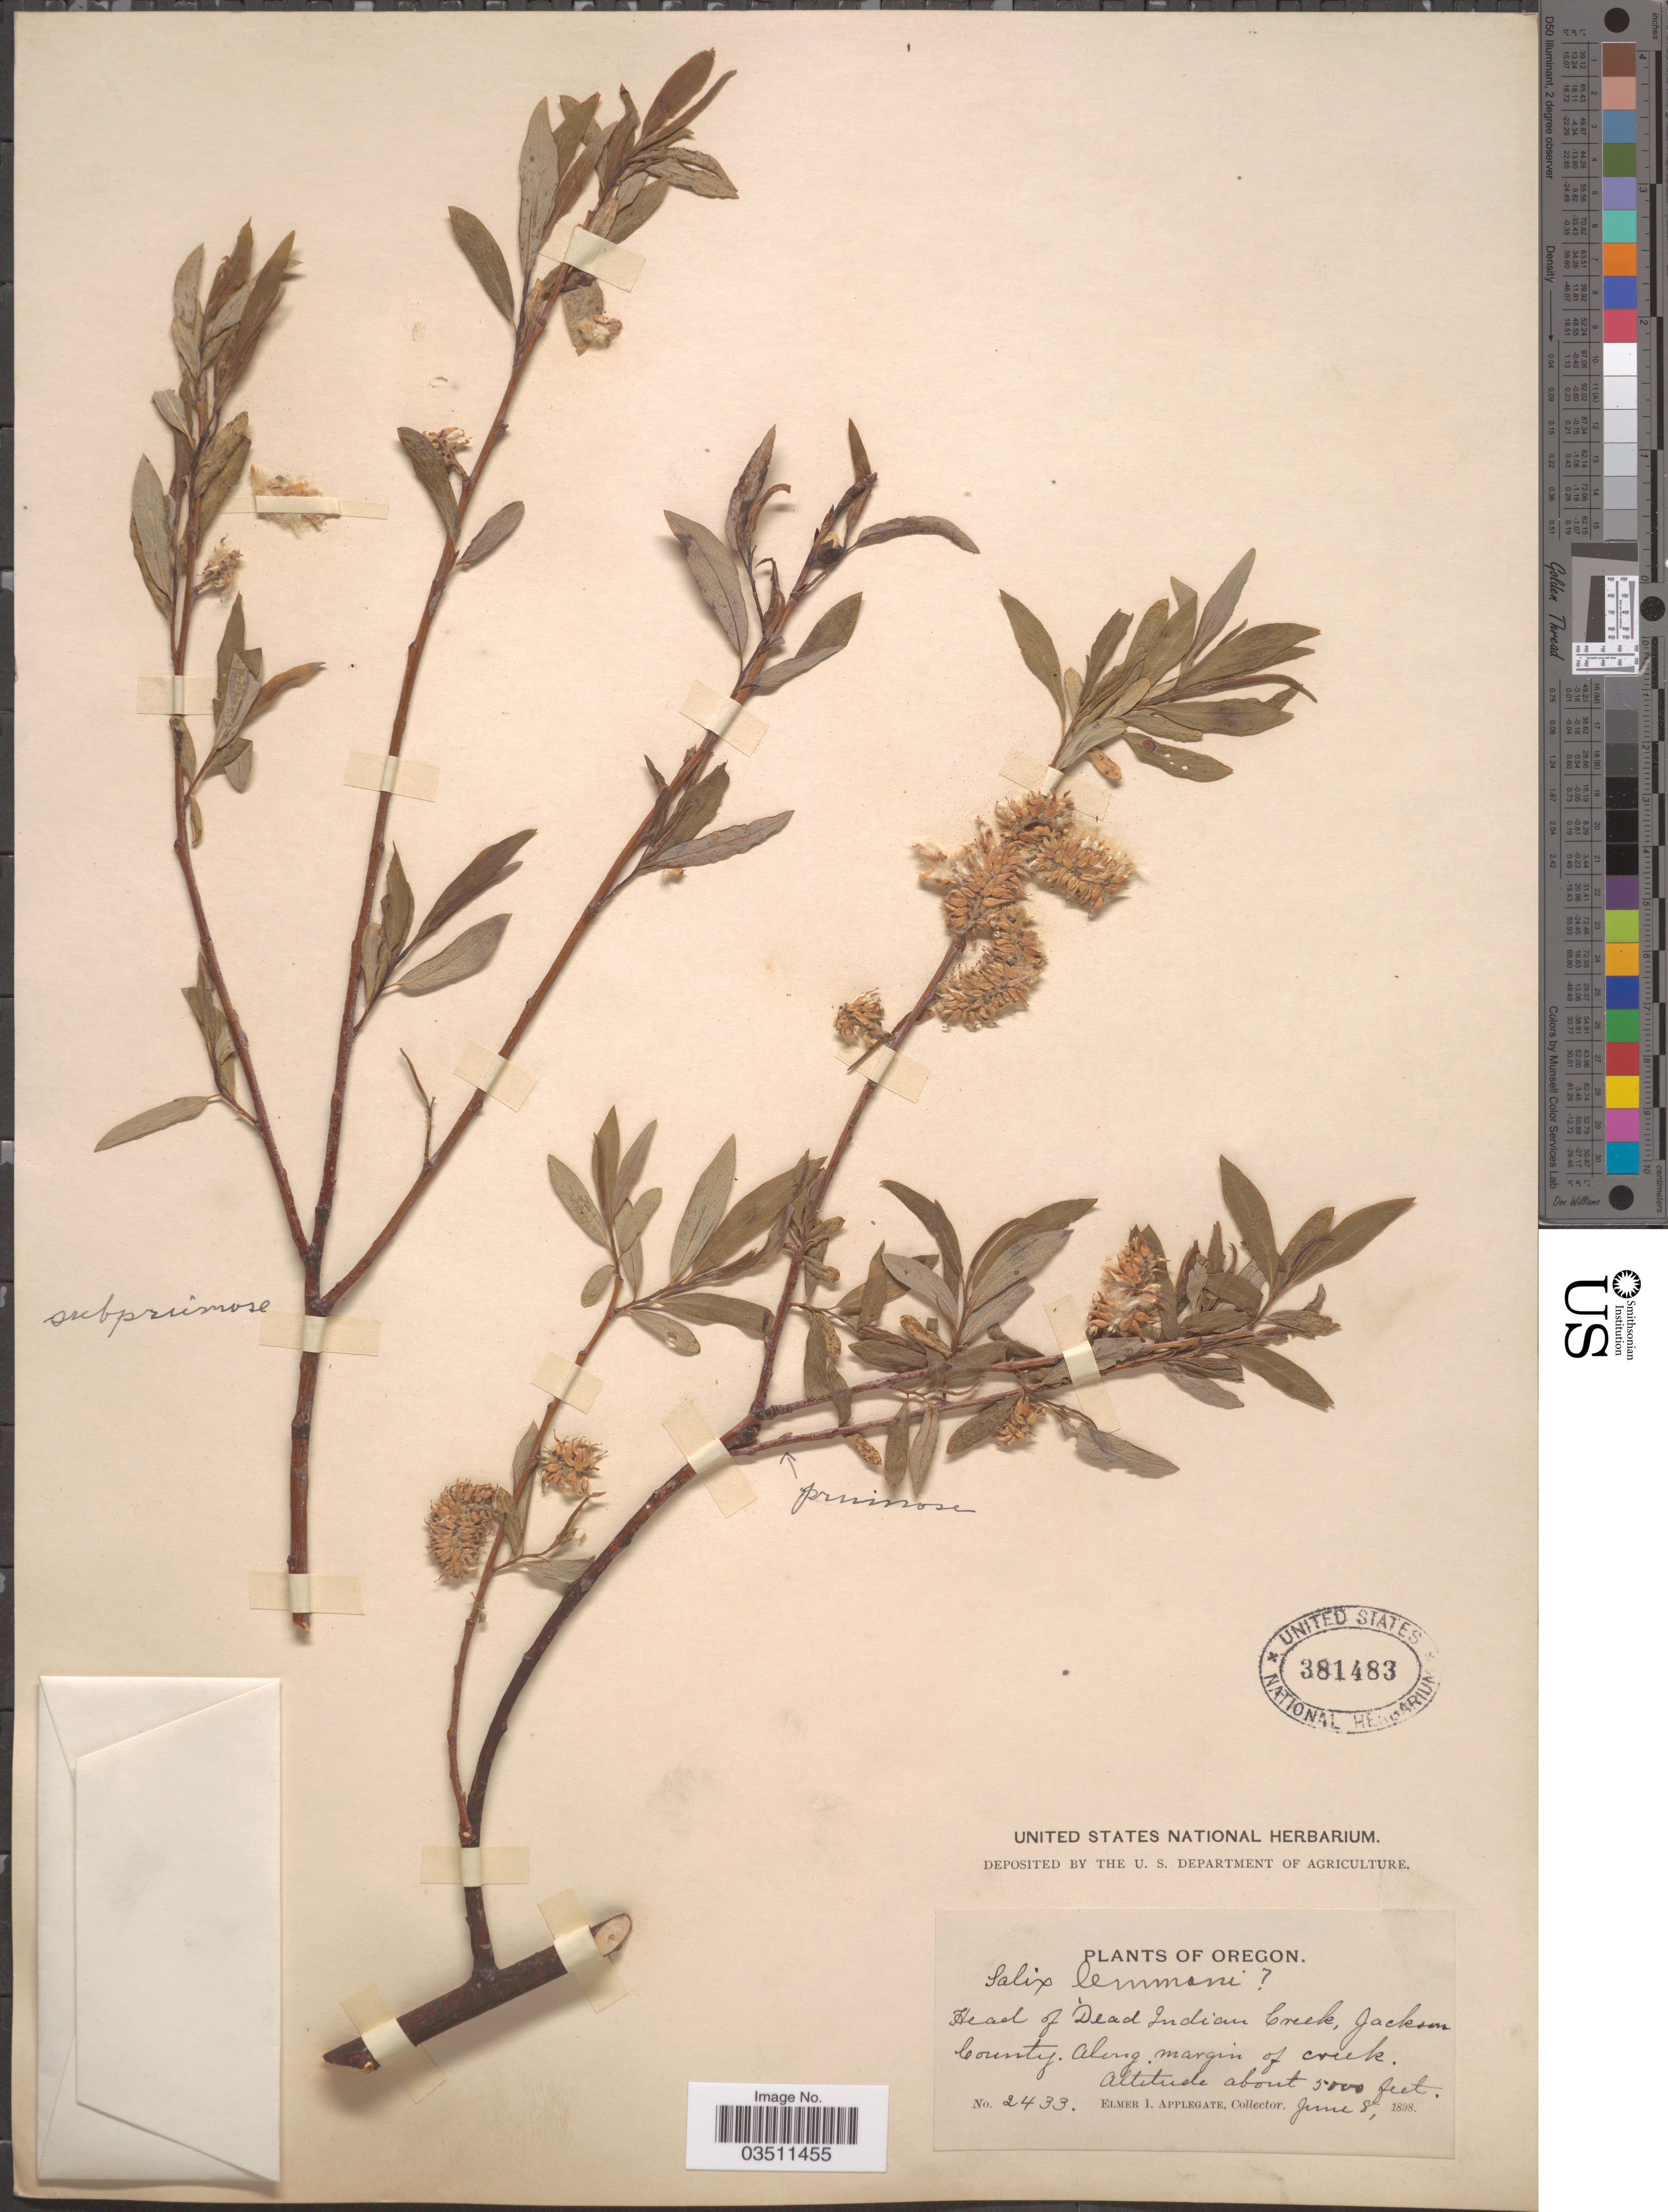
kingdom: Plantae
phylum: Tracheophyta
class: Magnoliopsida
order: Malpighiales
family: Salicaceae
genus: Salix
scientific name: Salix lemmonii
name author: Bebb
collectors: E. I. Applegate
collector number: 2433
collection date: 1898-06-08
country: United States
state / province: Oregon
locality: Head of Dead Indian Creek, Jackson County. Along margin of creek.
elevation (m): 1524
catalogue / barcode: US 381483